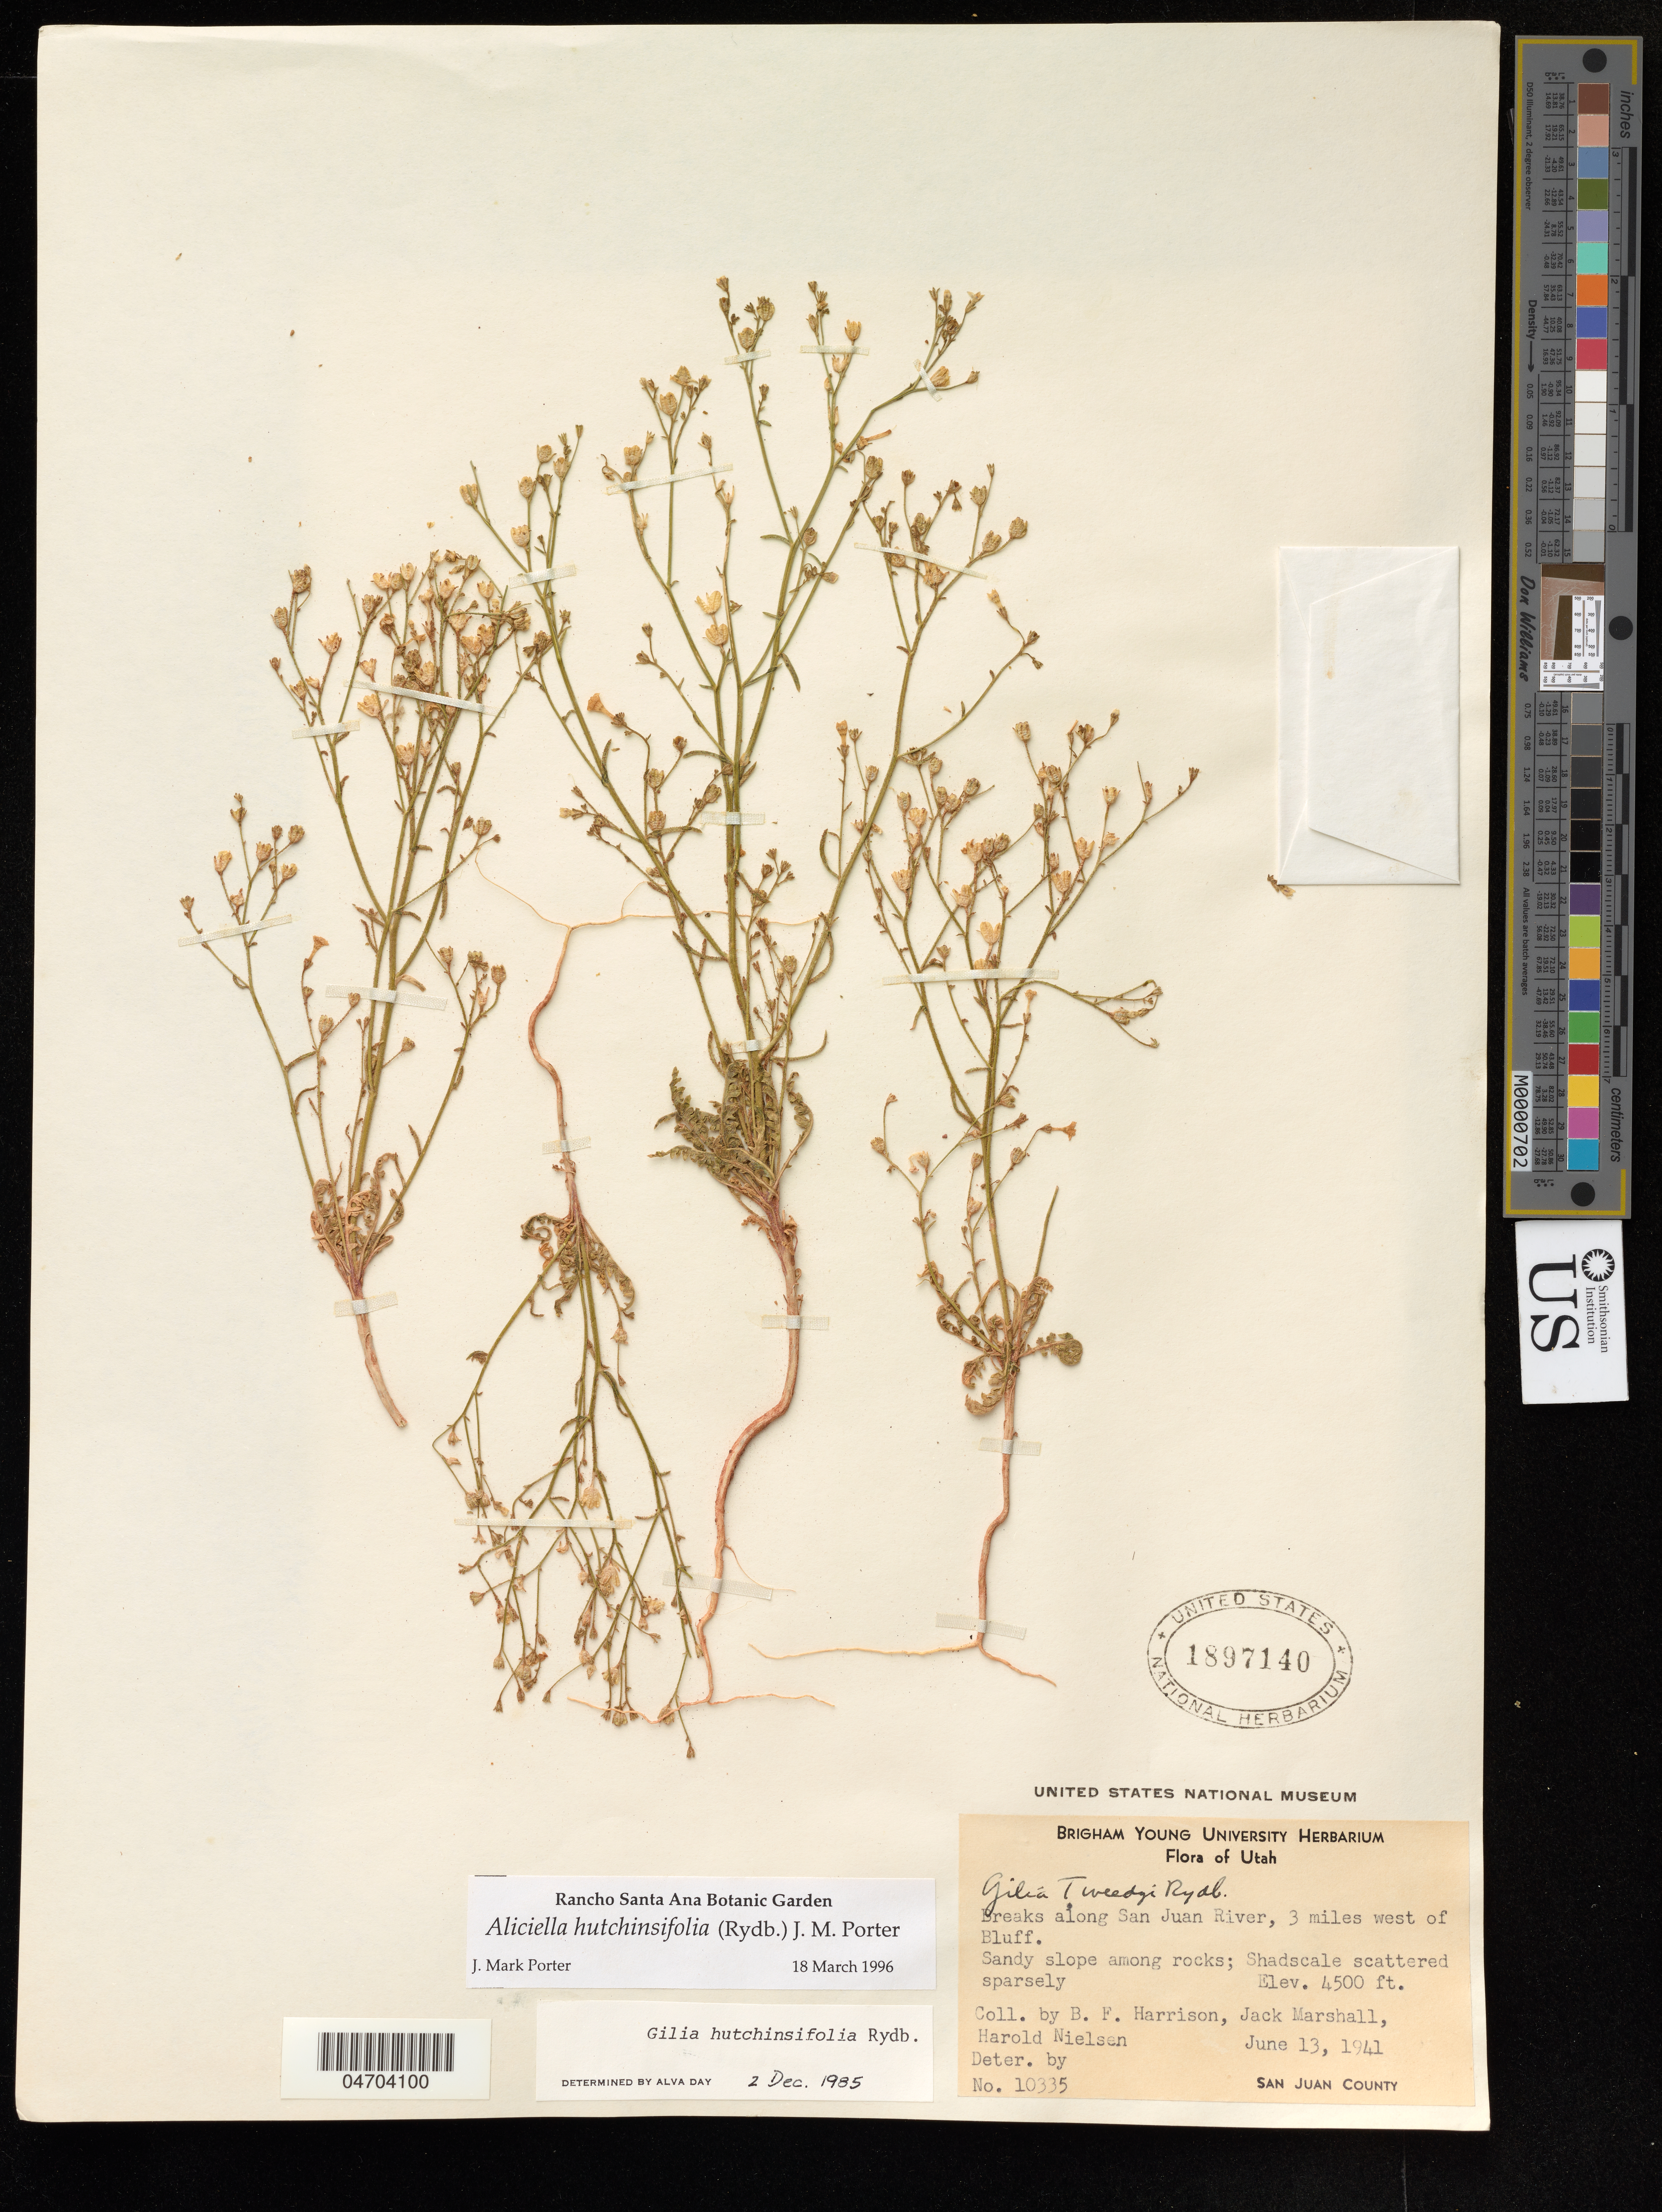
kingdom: Plantae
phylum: Tracheophyta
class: Magnoliopsida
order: Ericales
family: Polemoniaceae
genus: Aliciella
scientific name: Aliciella hutchinsifolia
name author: (Rydb.) J.M. Porter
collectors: B. Harrison, J. Marshall & H. Nielsen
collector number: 10335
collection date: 1941-06-13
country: United States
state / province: Utah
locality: Breaks along San Juan River, 3 miles west of Bluff.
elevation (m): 1372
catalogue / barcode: US 1897140